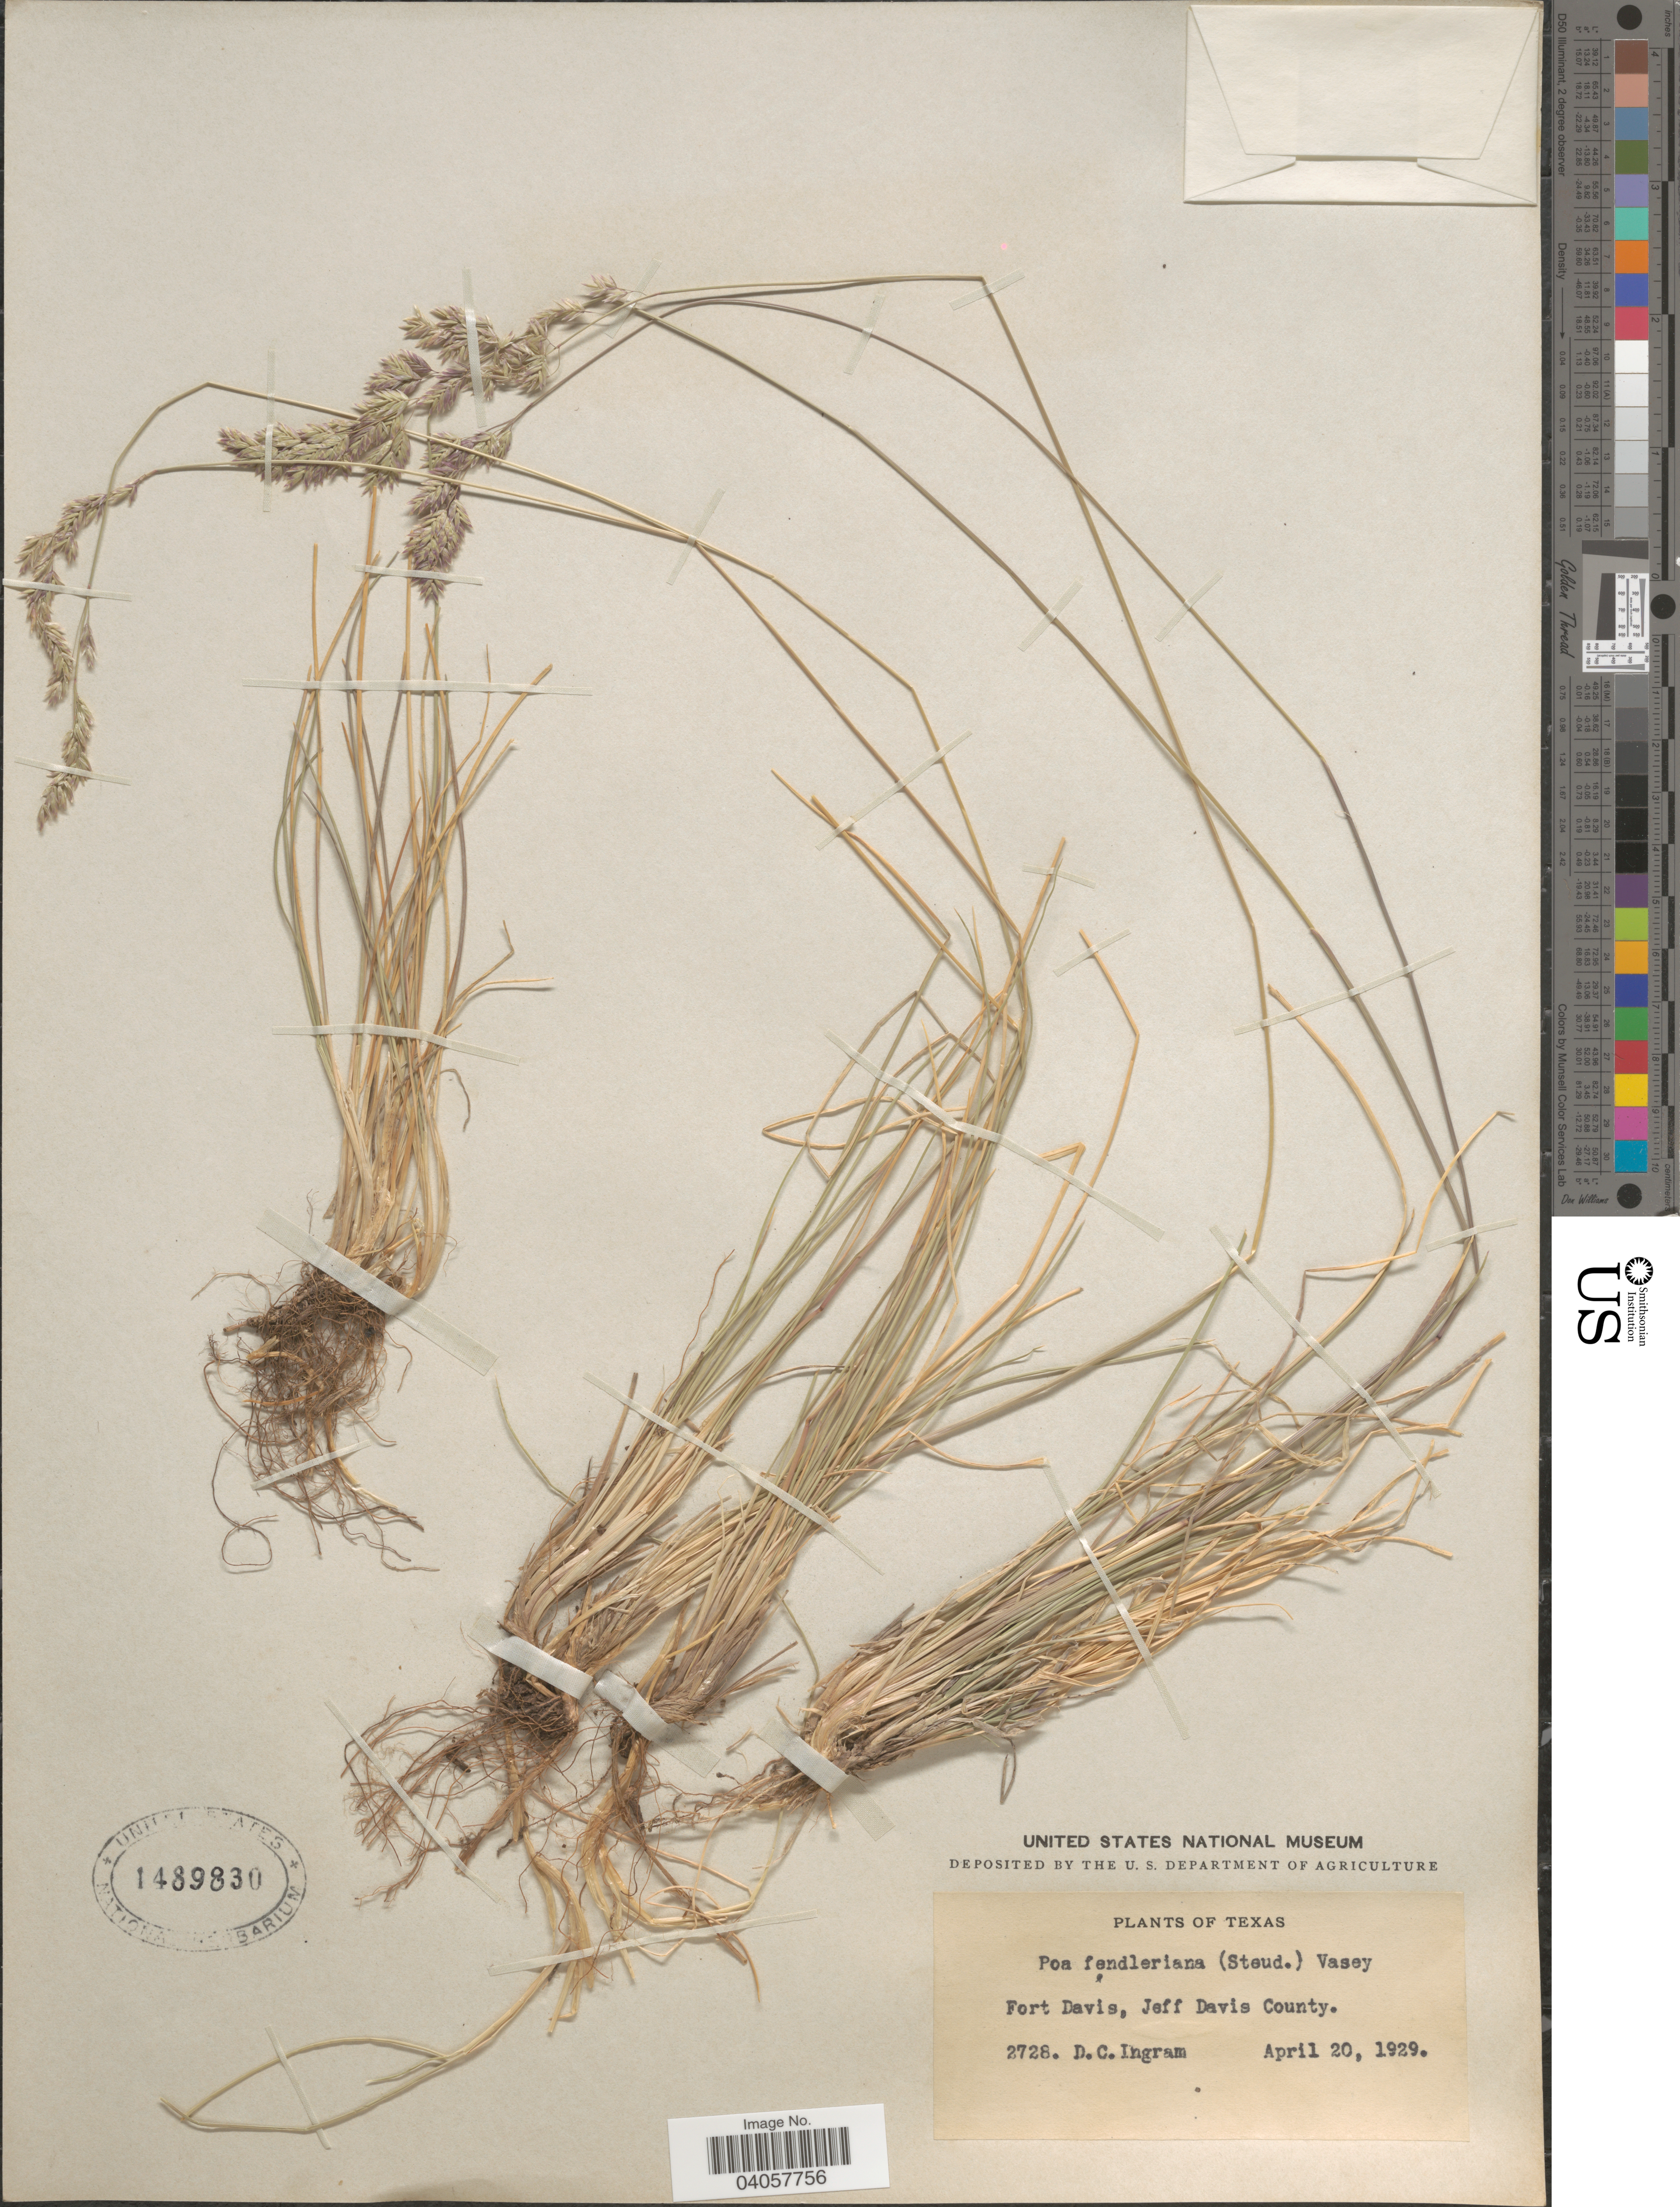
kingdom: Plantae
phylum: Tracheophyta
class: Liliopsida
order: Poales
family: Poaceae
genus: Poa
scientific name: Poa fendleriana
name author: (Steud.) Vasey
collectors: D. C. Ingram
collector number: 2728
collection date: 1929-04-20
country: United States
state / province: Texas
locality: Fort Davis, Jeff Davis County.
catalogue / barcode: US 1489830